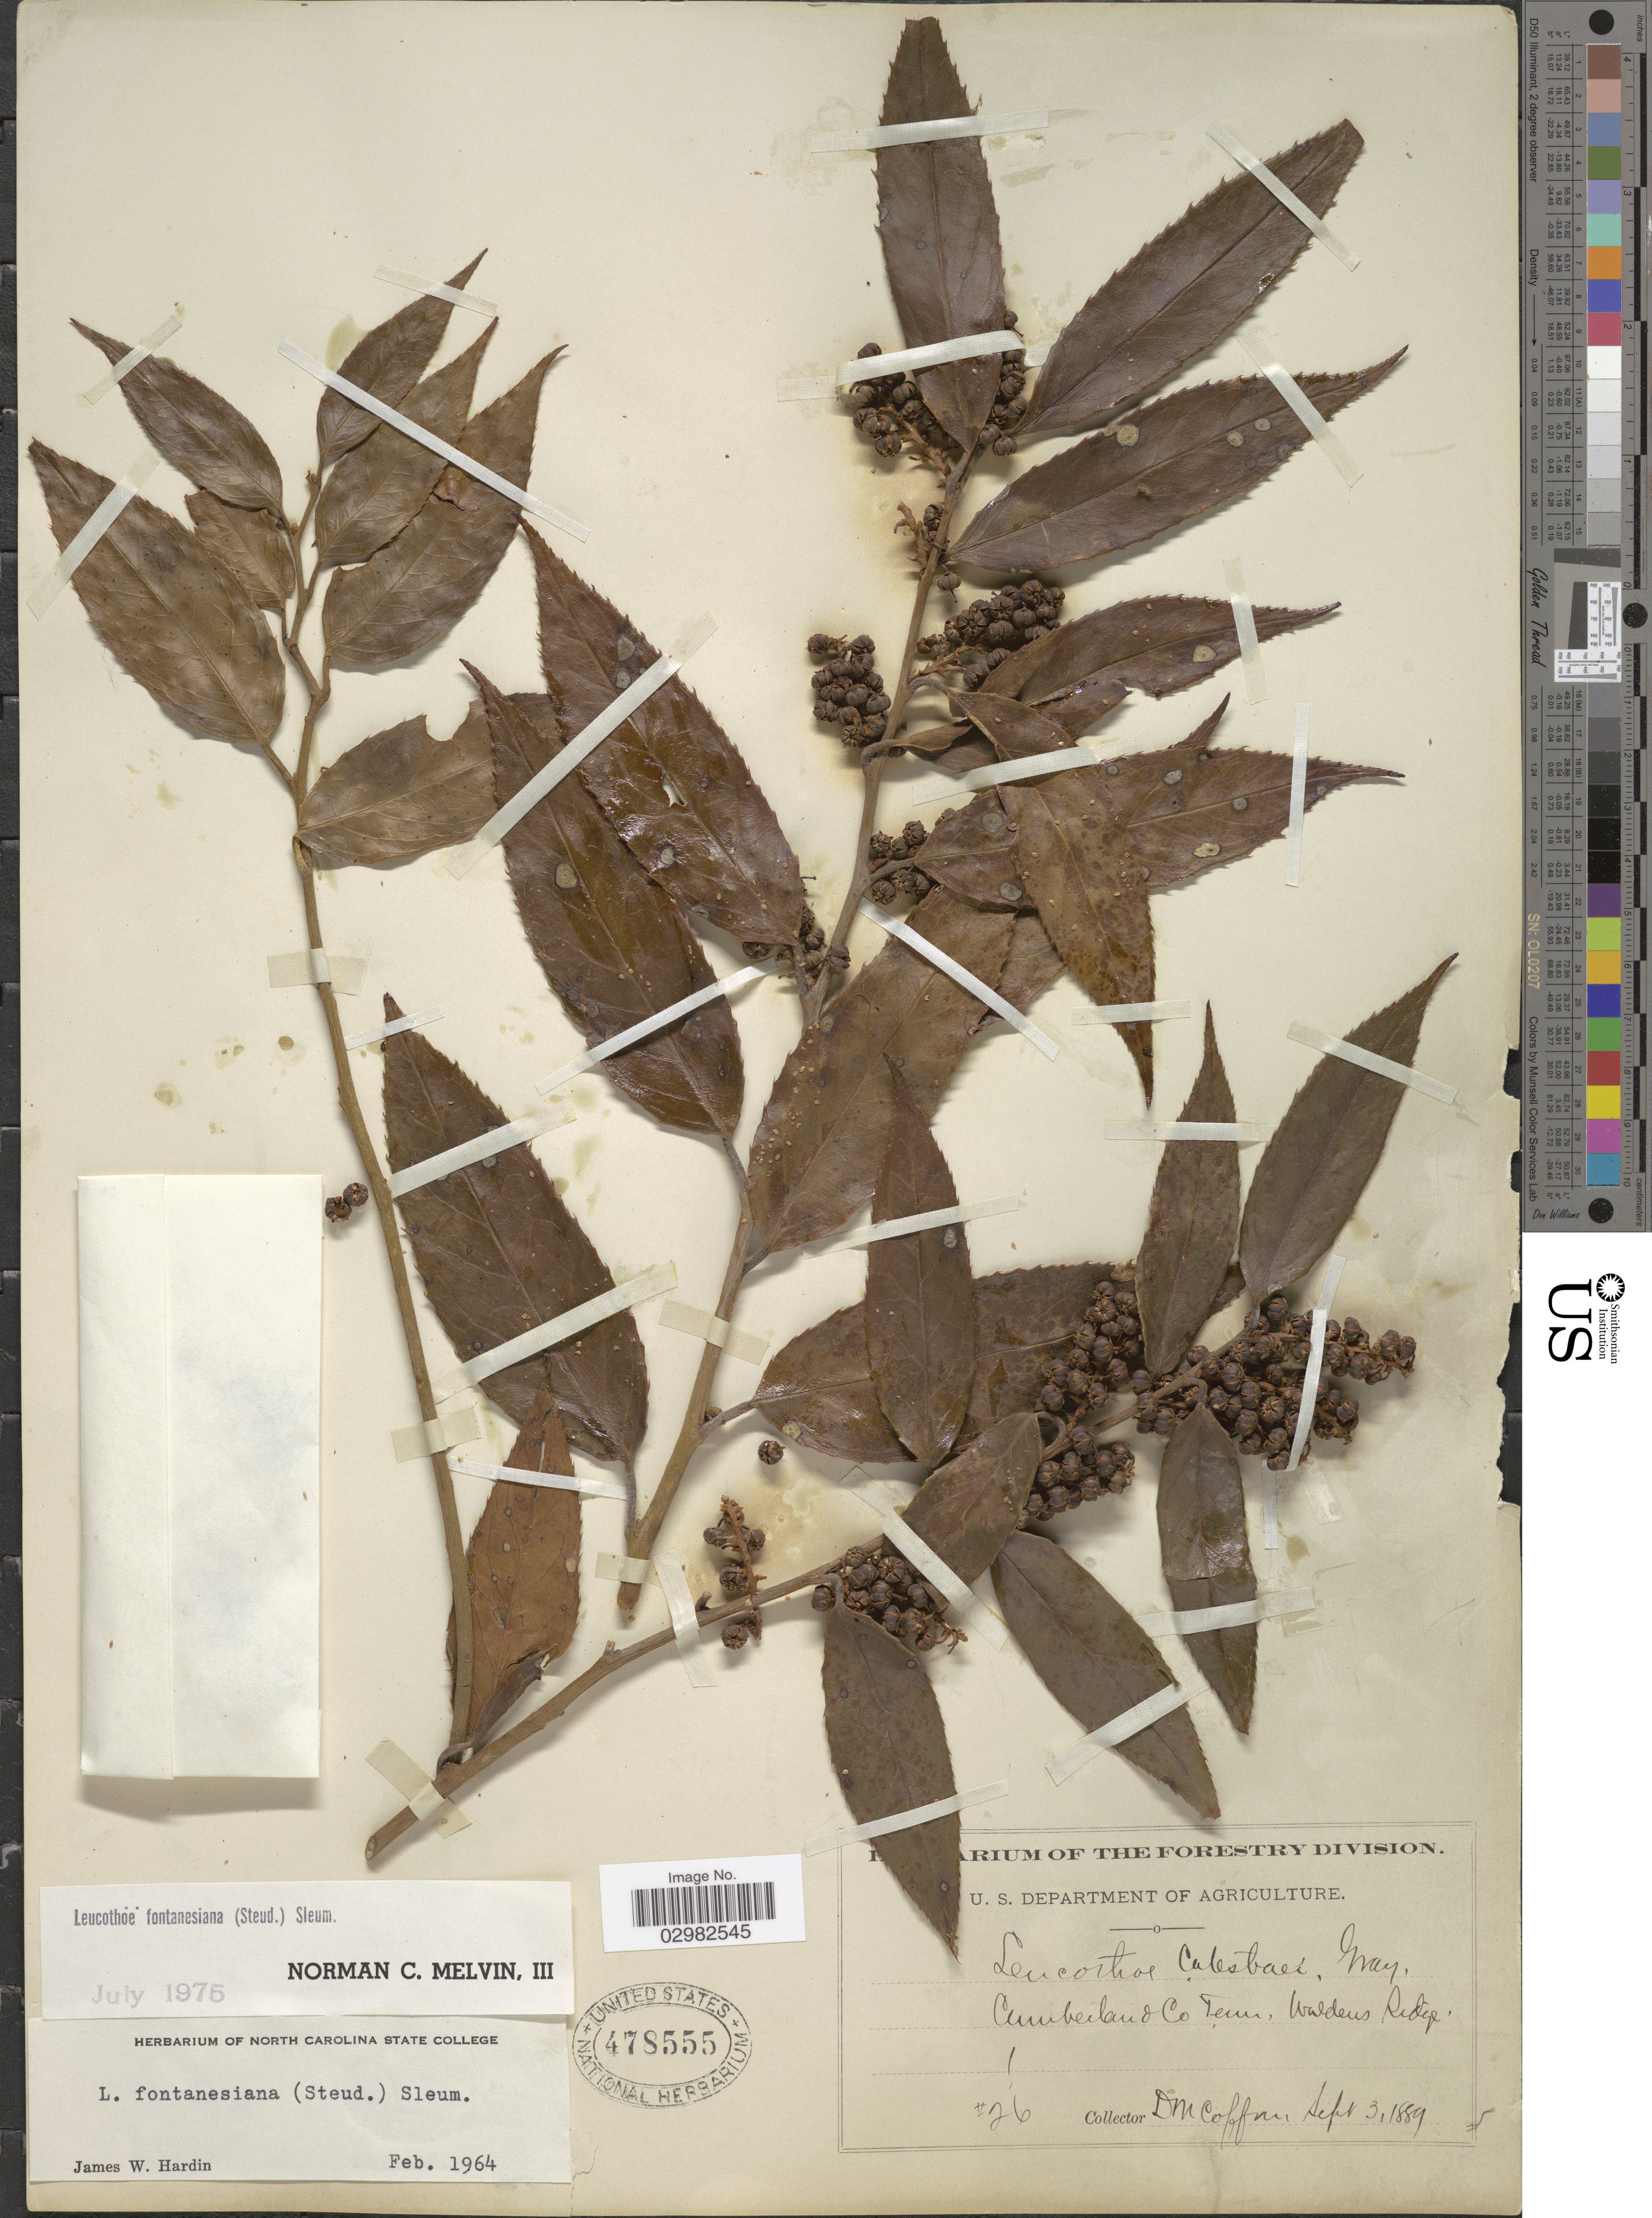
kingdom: Plantae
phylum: Tracheophyta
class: Magnoliopsida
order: Ericales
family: Ericaceae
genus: Leucothoe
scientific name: Leucothoë fontanesiana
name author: (Steud.) Sleumer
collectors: D. M. Coffman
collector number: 26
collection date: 1889-09-03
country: United States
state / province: Tennessee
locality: Cumberland Co., Waldens Ridge.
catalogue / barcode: US 478555